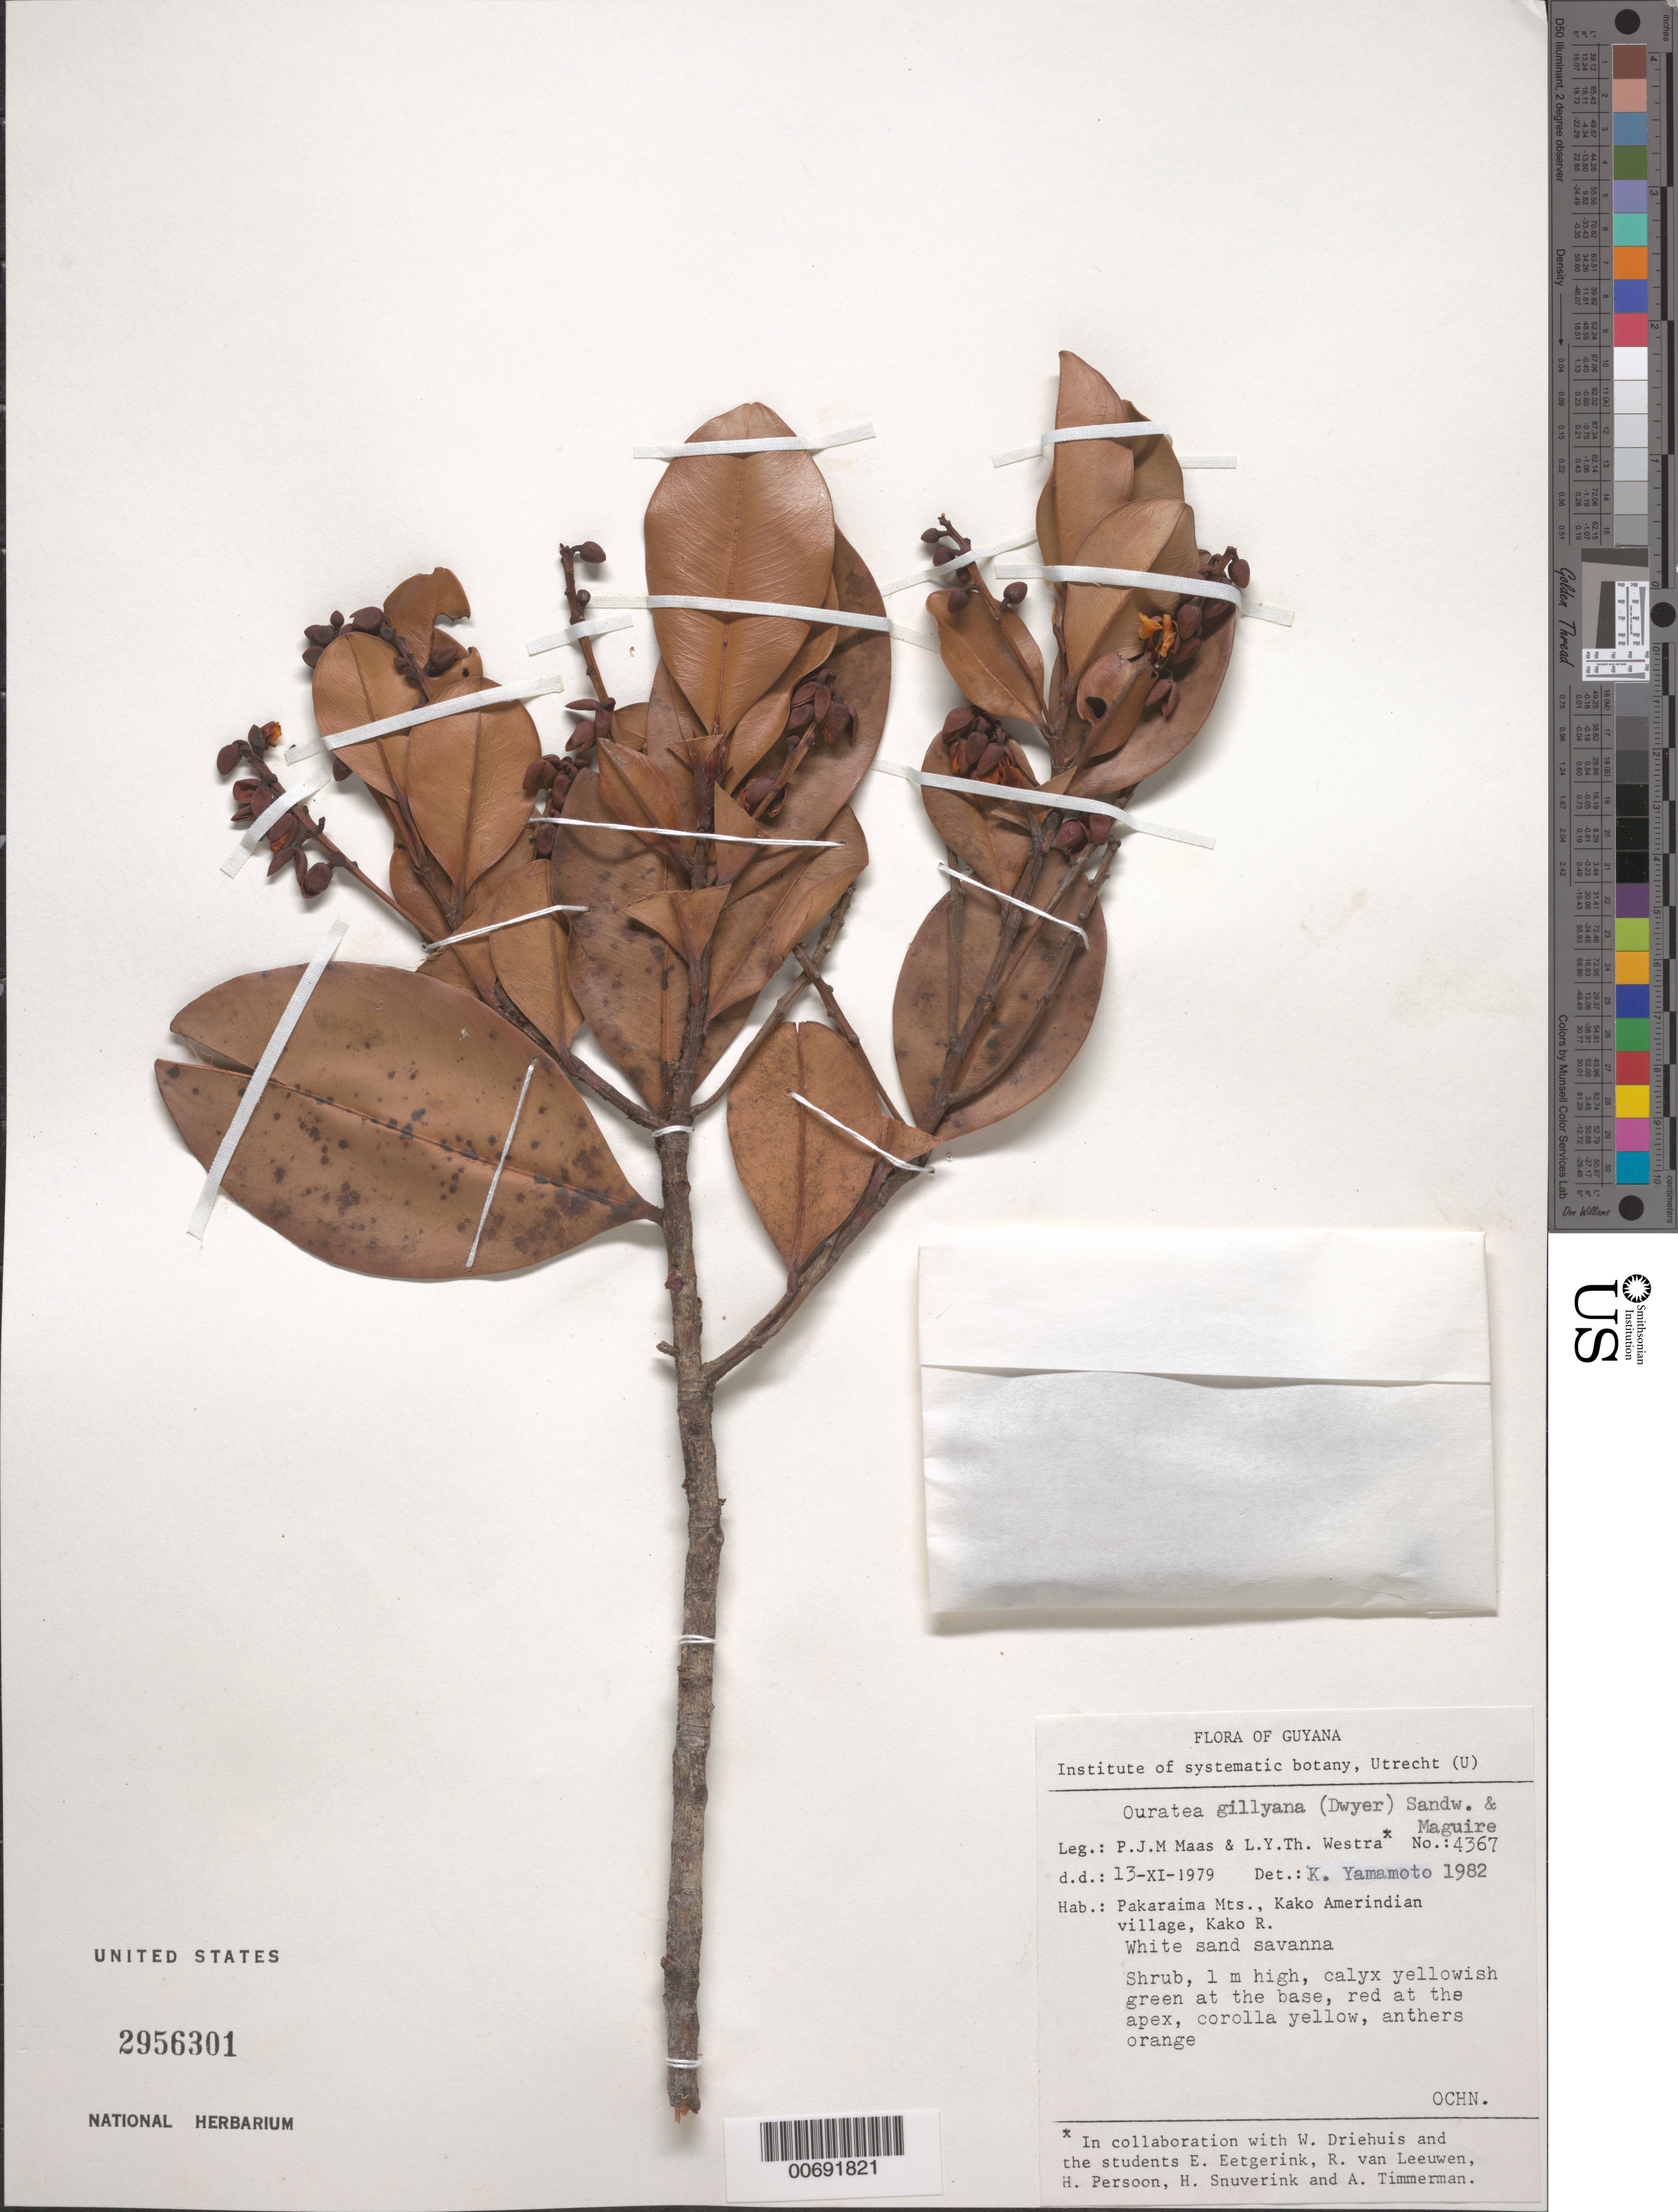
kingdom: Plantae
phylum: Tracheophyta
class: Magnoliopsida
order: Malpighiales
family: Ochnaceae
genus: Ouratea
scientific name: Ouratea gillyana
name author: (Dwyer) Sandwith & Maguire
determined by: Yamamoto, K.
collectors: P. Maas & L. Y. T. Westra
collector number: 4367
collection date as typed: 13-Nov-79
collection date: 1979-11-13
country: Guyana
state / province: Cuyuni-Mazaruni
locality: Kako Amerindian village, Kako R., Pakaraima Mts.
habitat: White sand savanna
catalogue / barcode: US 2956301